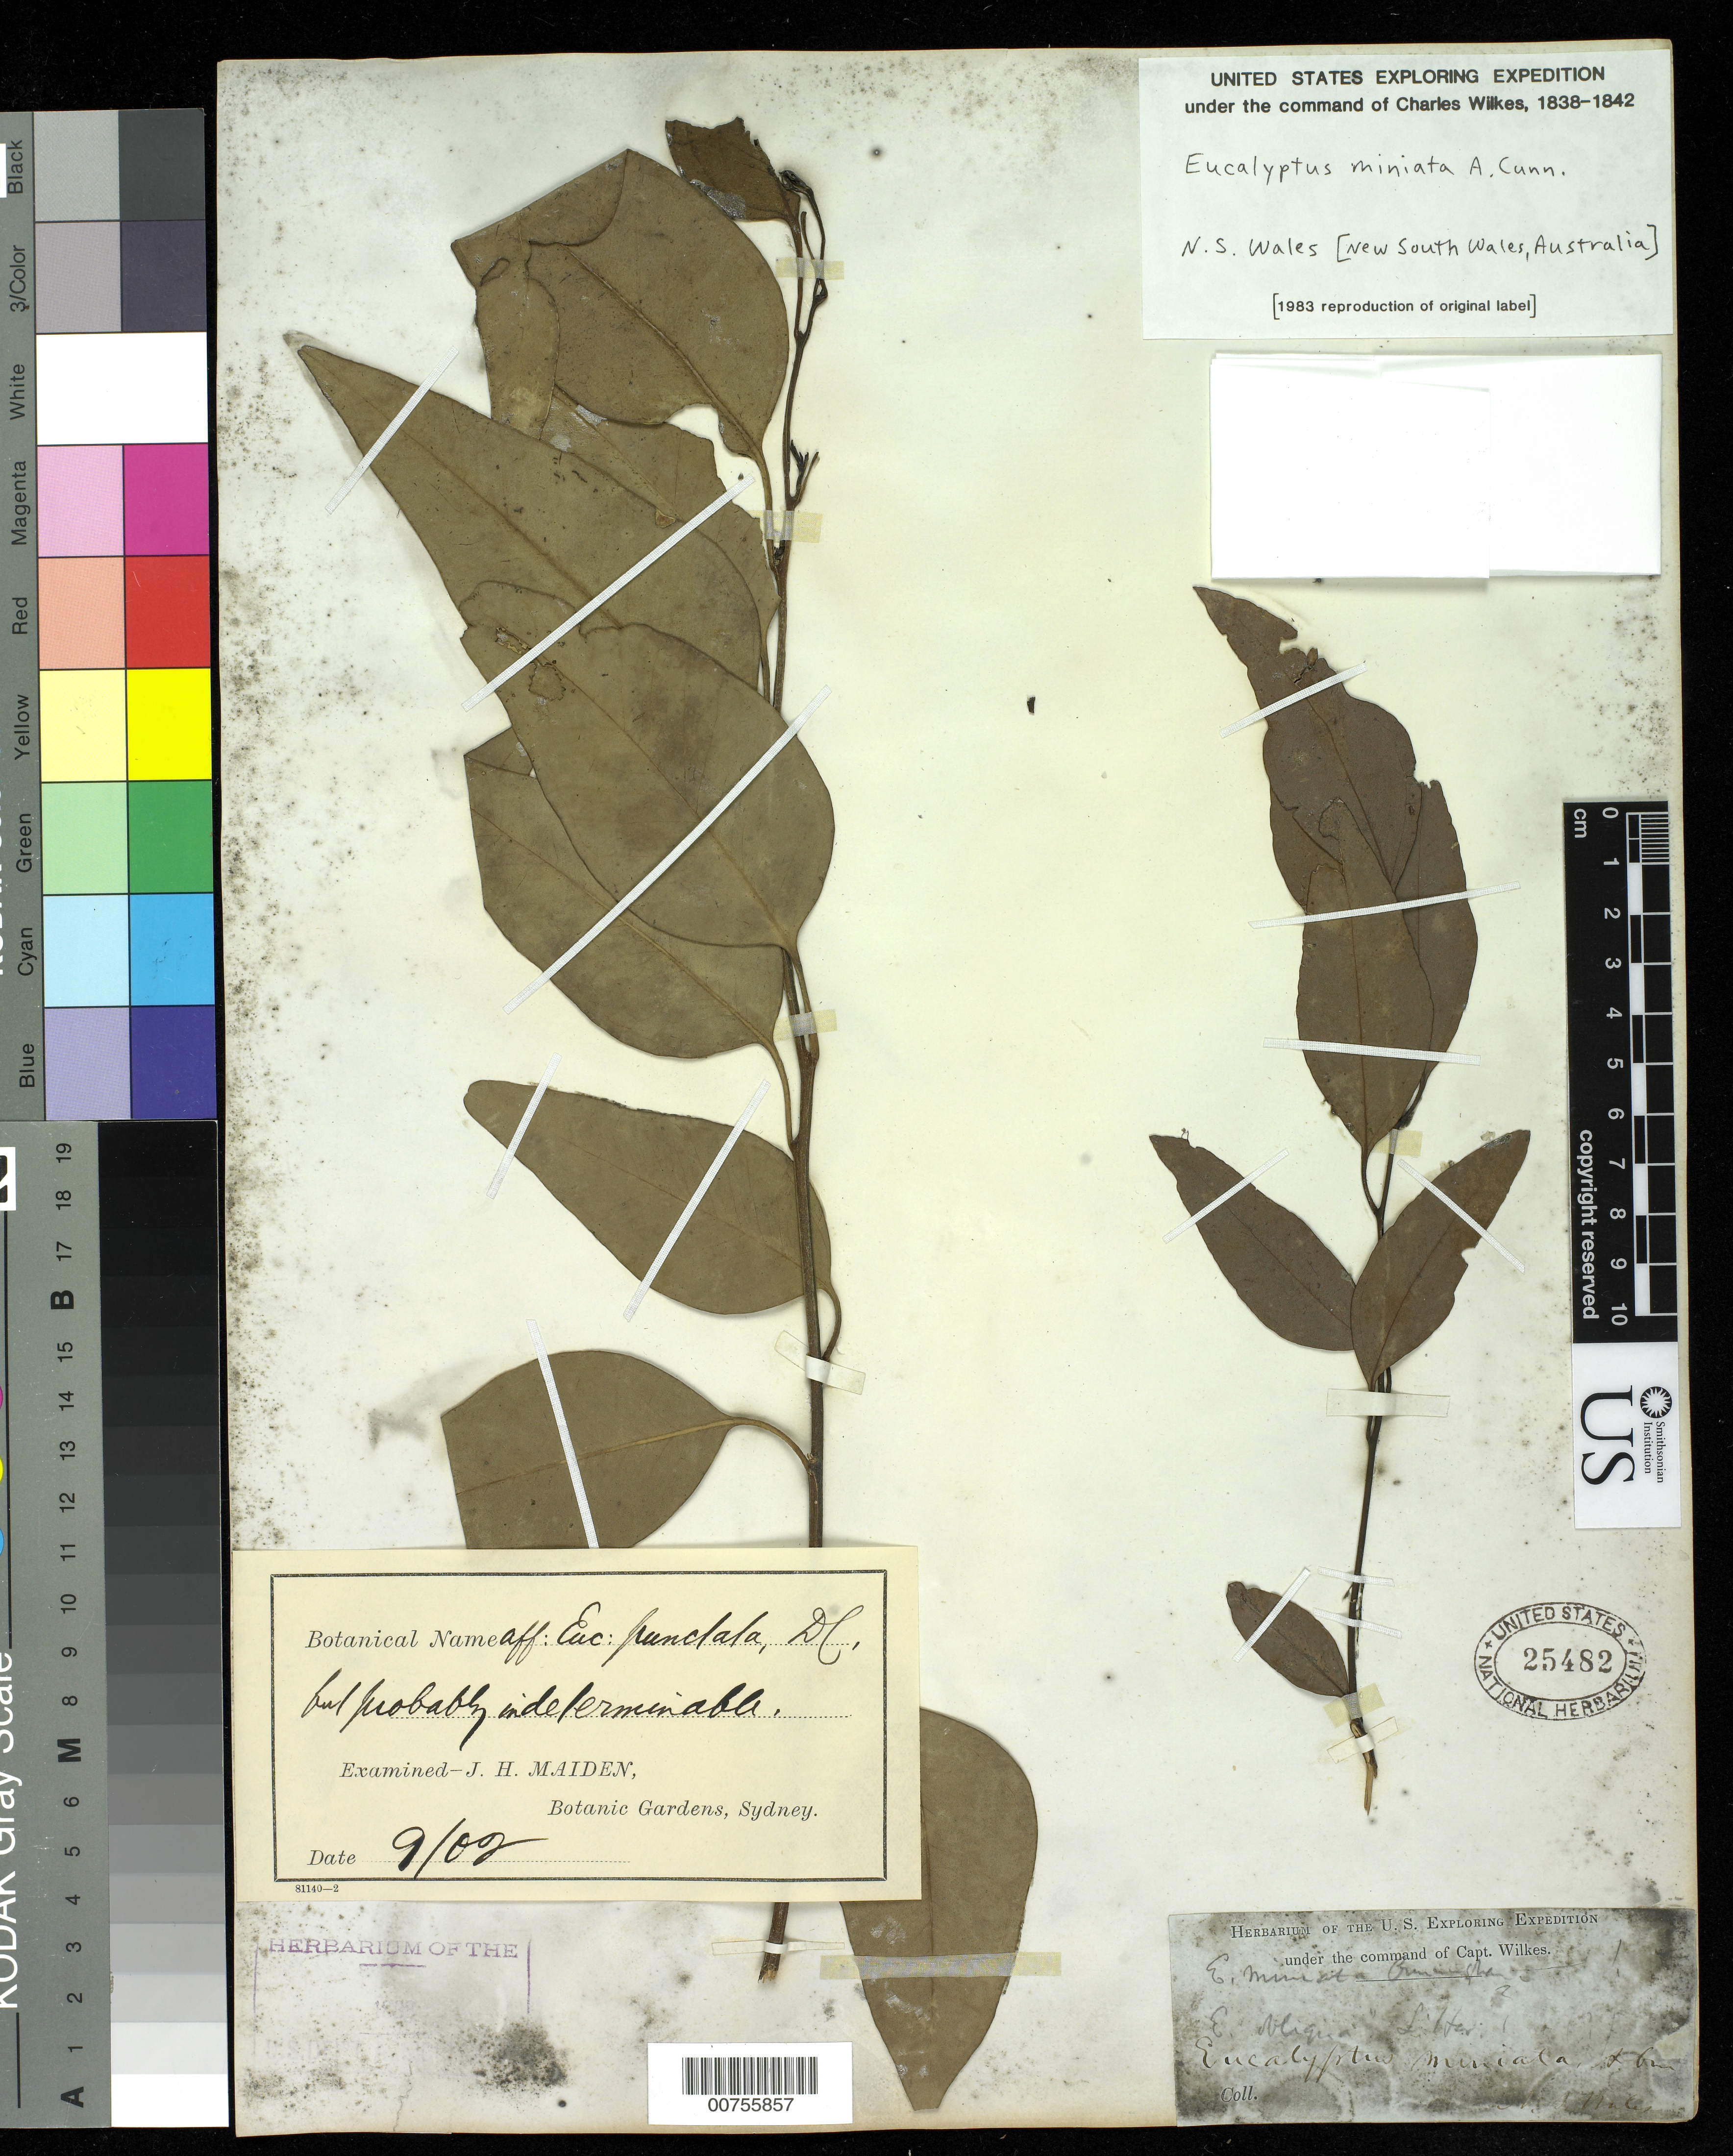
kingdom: Plantae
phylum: Tracheophyta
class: Magnoliopsida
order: Myrtales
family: Myrtaceae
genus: Eucalyptus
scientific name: Eucalyptus punctata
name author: (DC.) A. Cunn. ex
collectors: Wilkes Explor. Exped.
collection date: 1838/1842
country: Australia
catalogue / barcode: US 25482